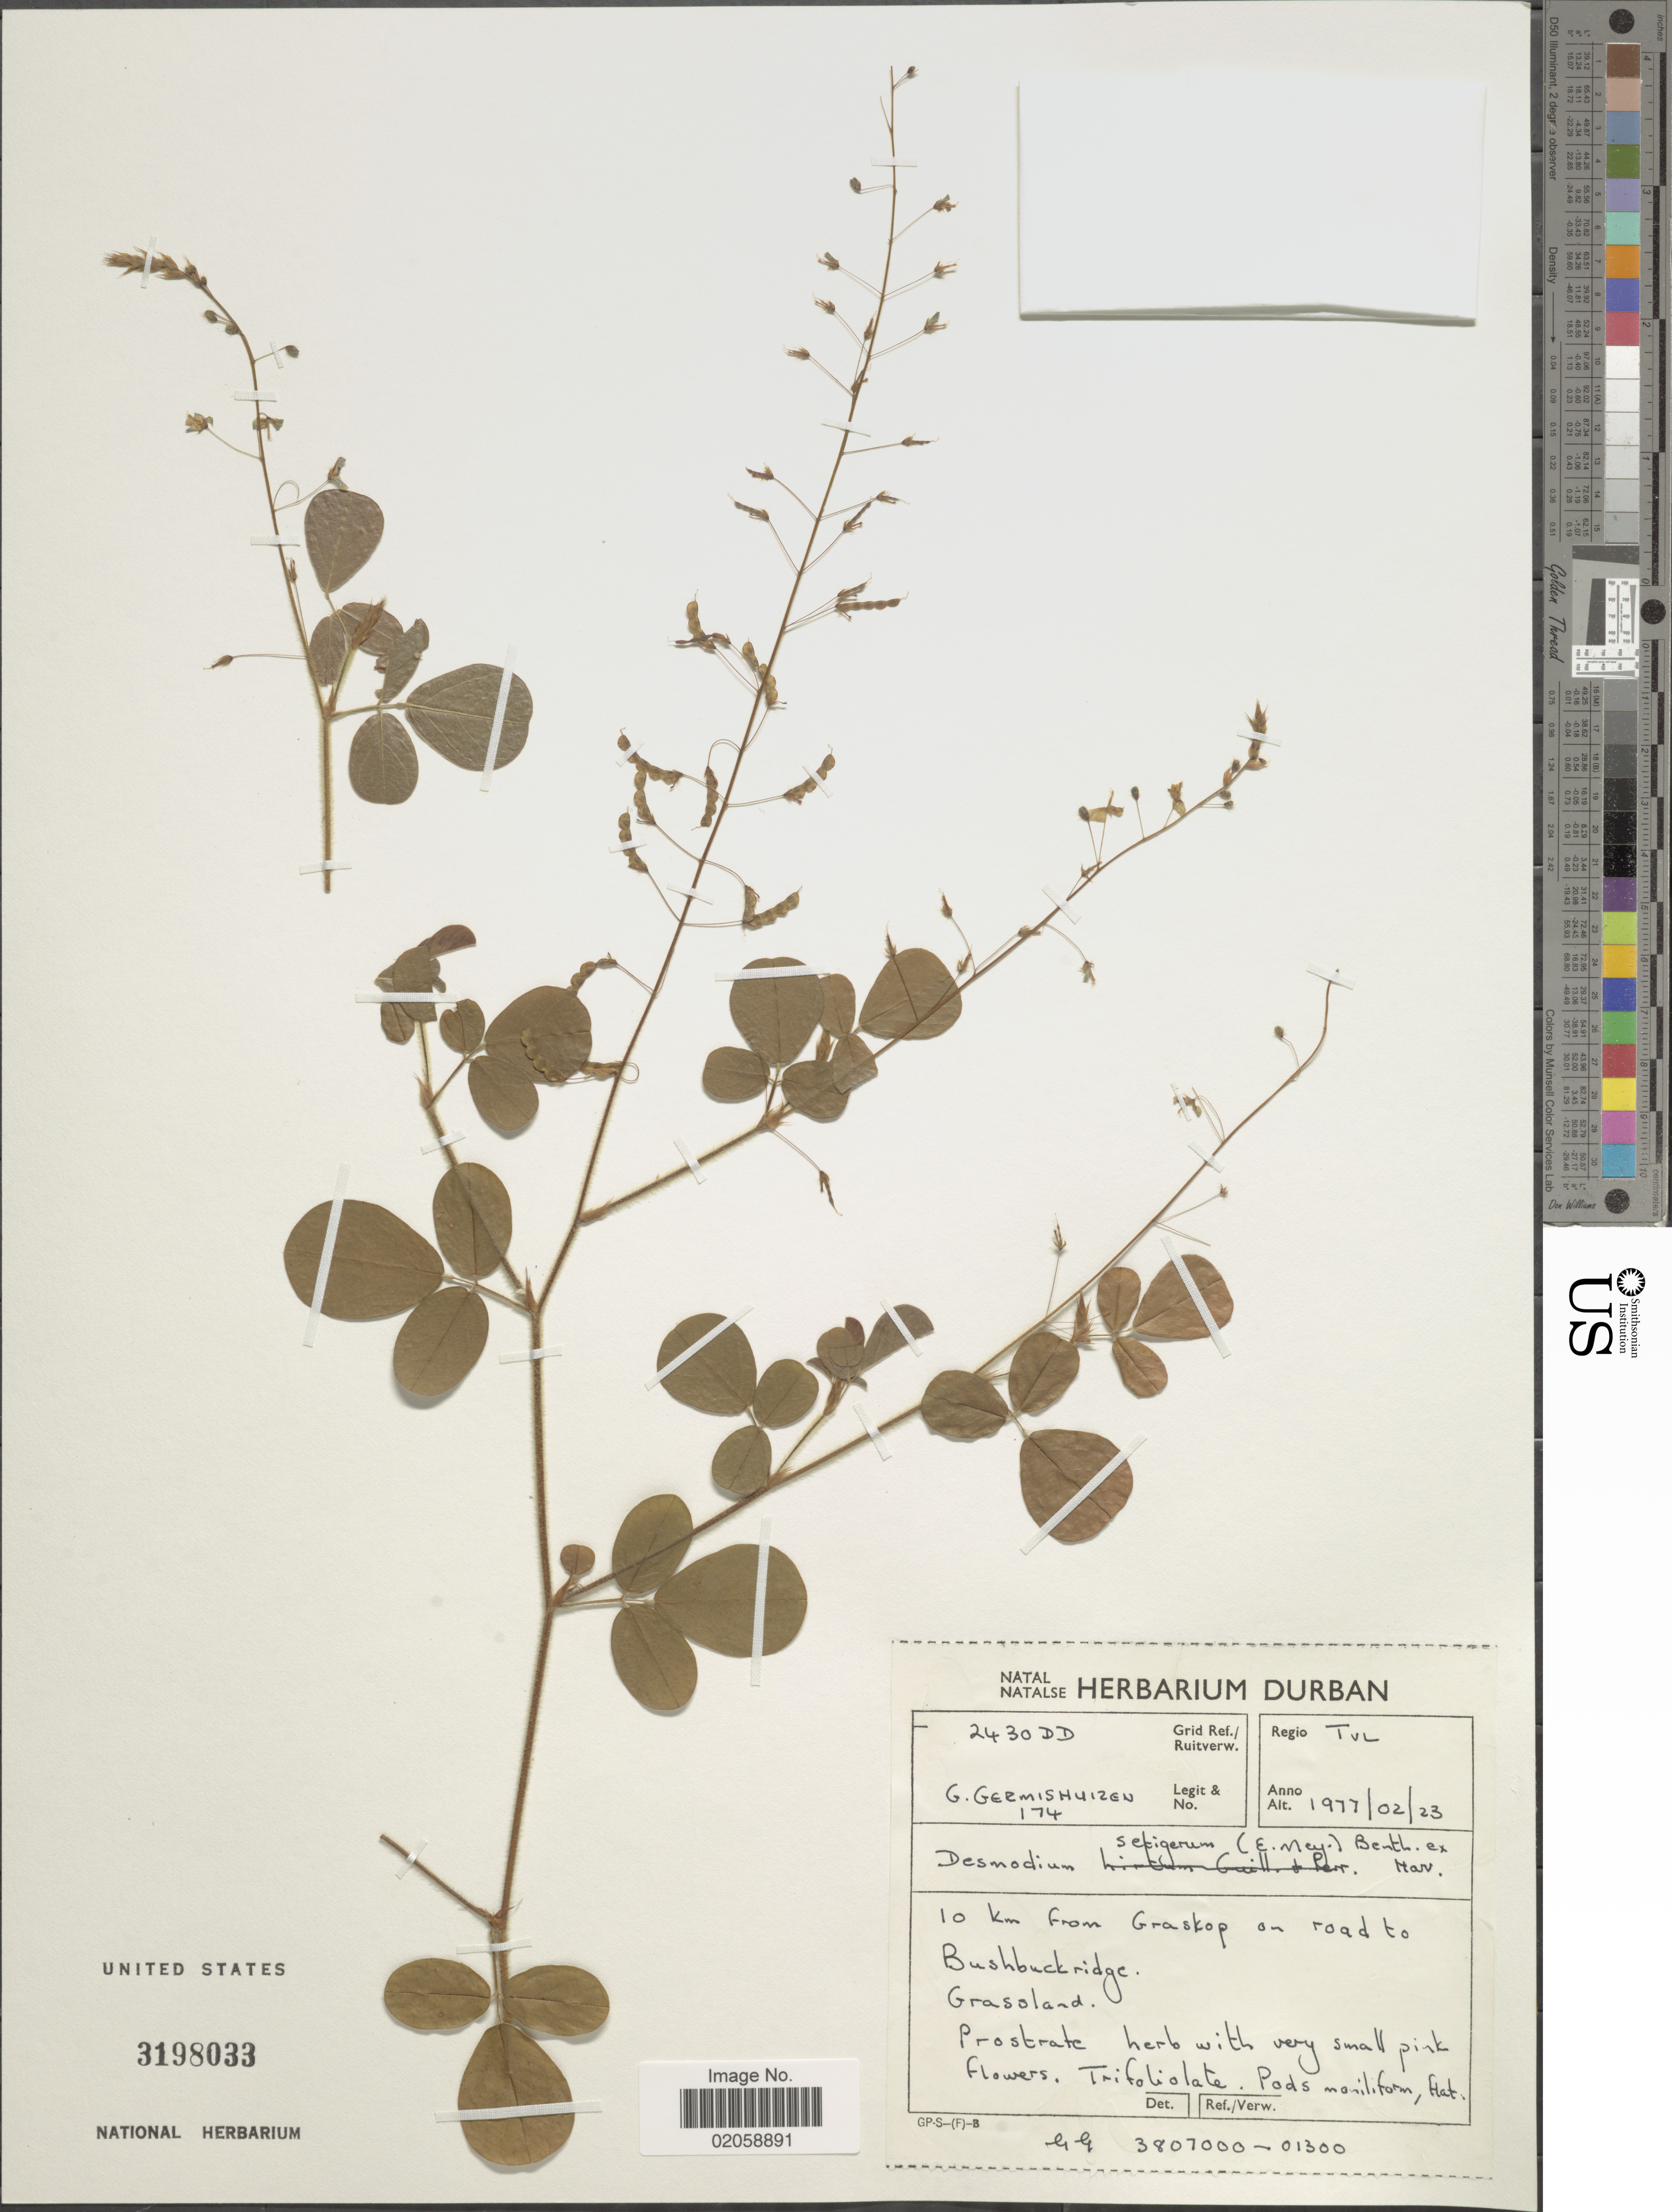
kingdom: Plantae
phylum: Tracheophyta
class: Magnoliopsida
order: Fabales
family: Fabaceae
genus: Grona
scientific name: Grona setigera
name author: (E. Mey.) H. Ohashi & K. Ohashi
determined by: Strong, Mark T., (BOT), Smithsonian Institution - National Museum of Natural History (UNITED STATES)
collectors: G. Germishuizen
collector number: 174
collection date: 1977-02-23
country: South Africa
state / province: Mpumalanga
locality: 2430DD. Regio TVL. 10 km from Graskop on road to Bushbuckridge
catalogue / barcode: US 3198033